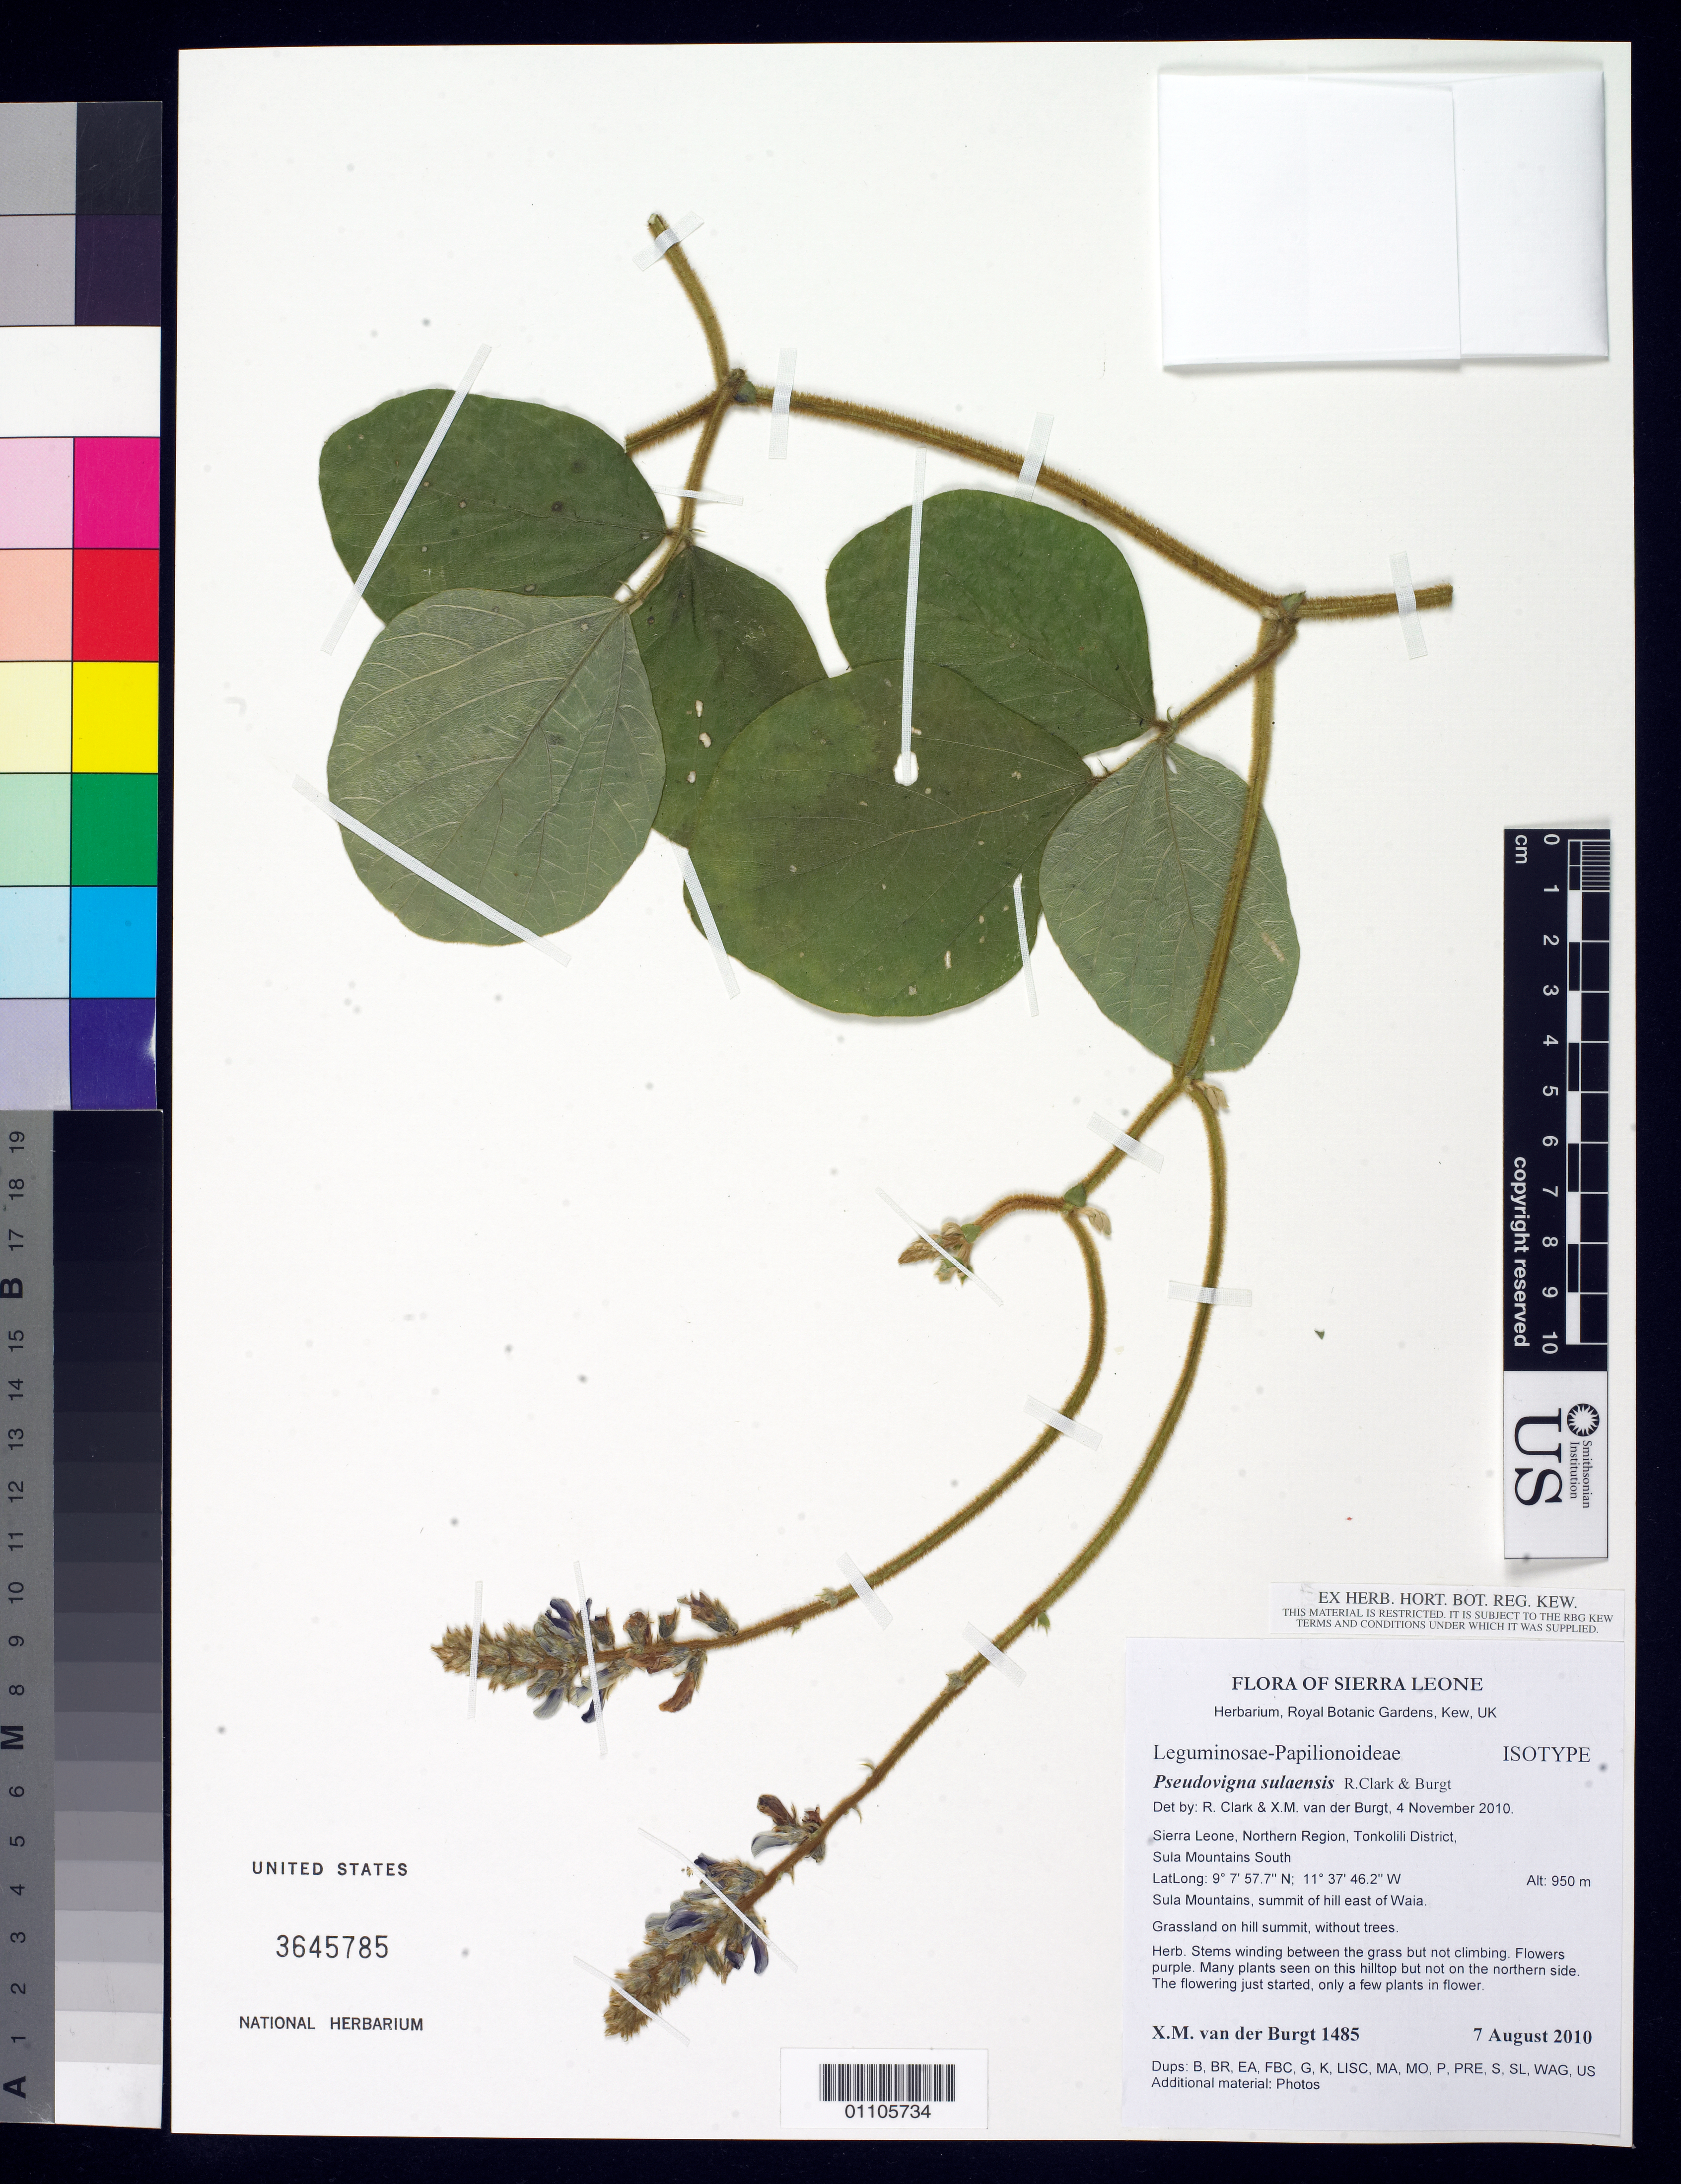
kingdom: Plantae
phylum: Tracheophyta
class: Magnoliopsida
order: Fabales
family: Fabaceae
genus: Pseudovigna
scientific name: Pseudovigna sulaensis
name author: R. Clark & Burgt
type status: Isotype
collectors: X. M. van der Burgt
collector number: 1485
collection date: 2010-08-07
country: Sierra Leone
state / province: Northern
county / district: Tonkolili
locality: Northern Region, Tonkolili District. Sula Mountains South. Sula Mountains, summit of hill east of Waia.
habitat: Grassland on hill summit, without trees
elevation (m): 950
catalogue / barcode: US 3645785